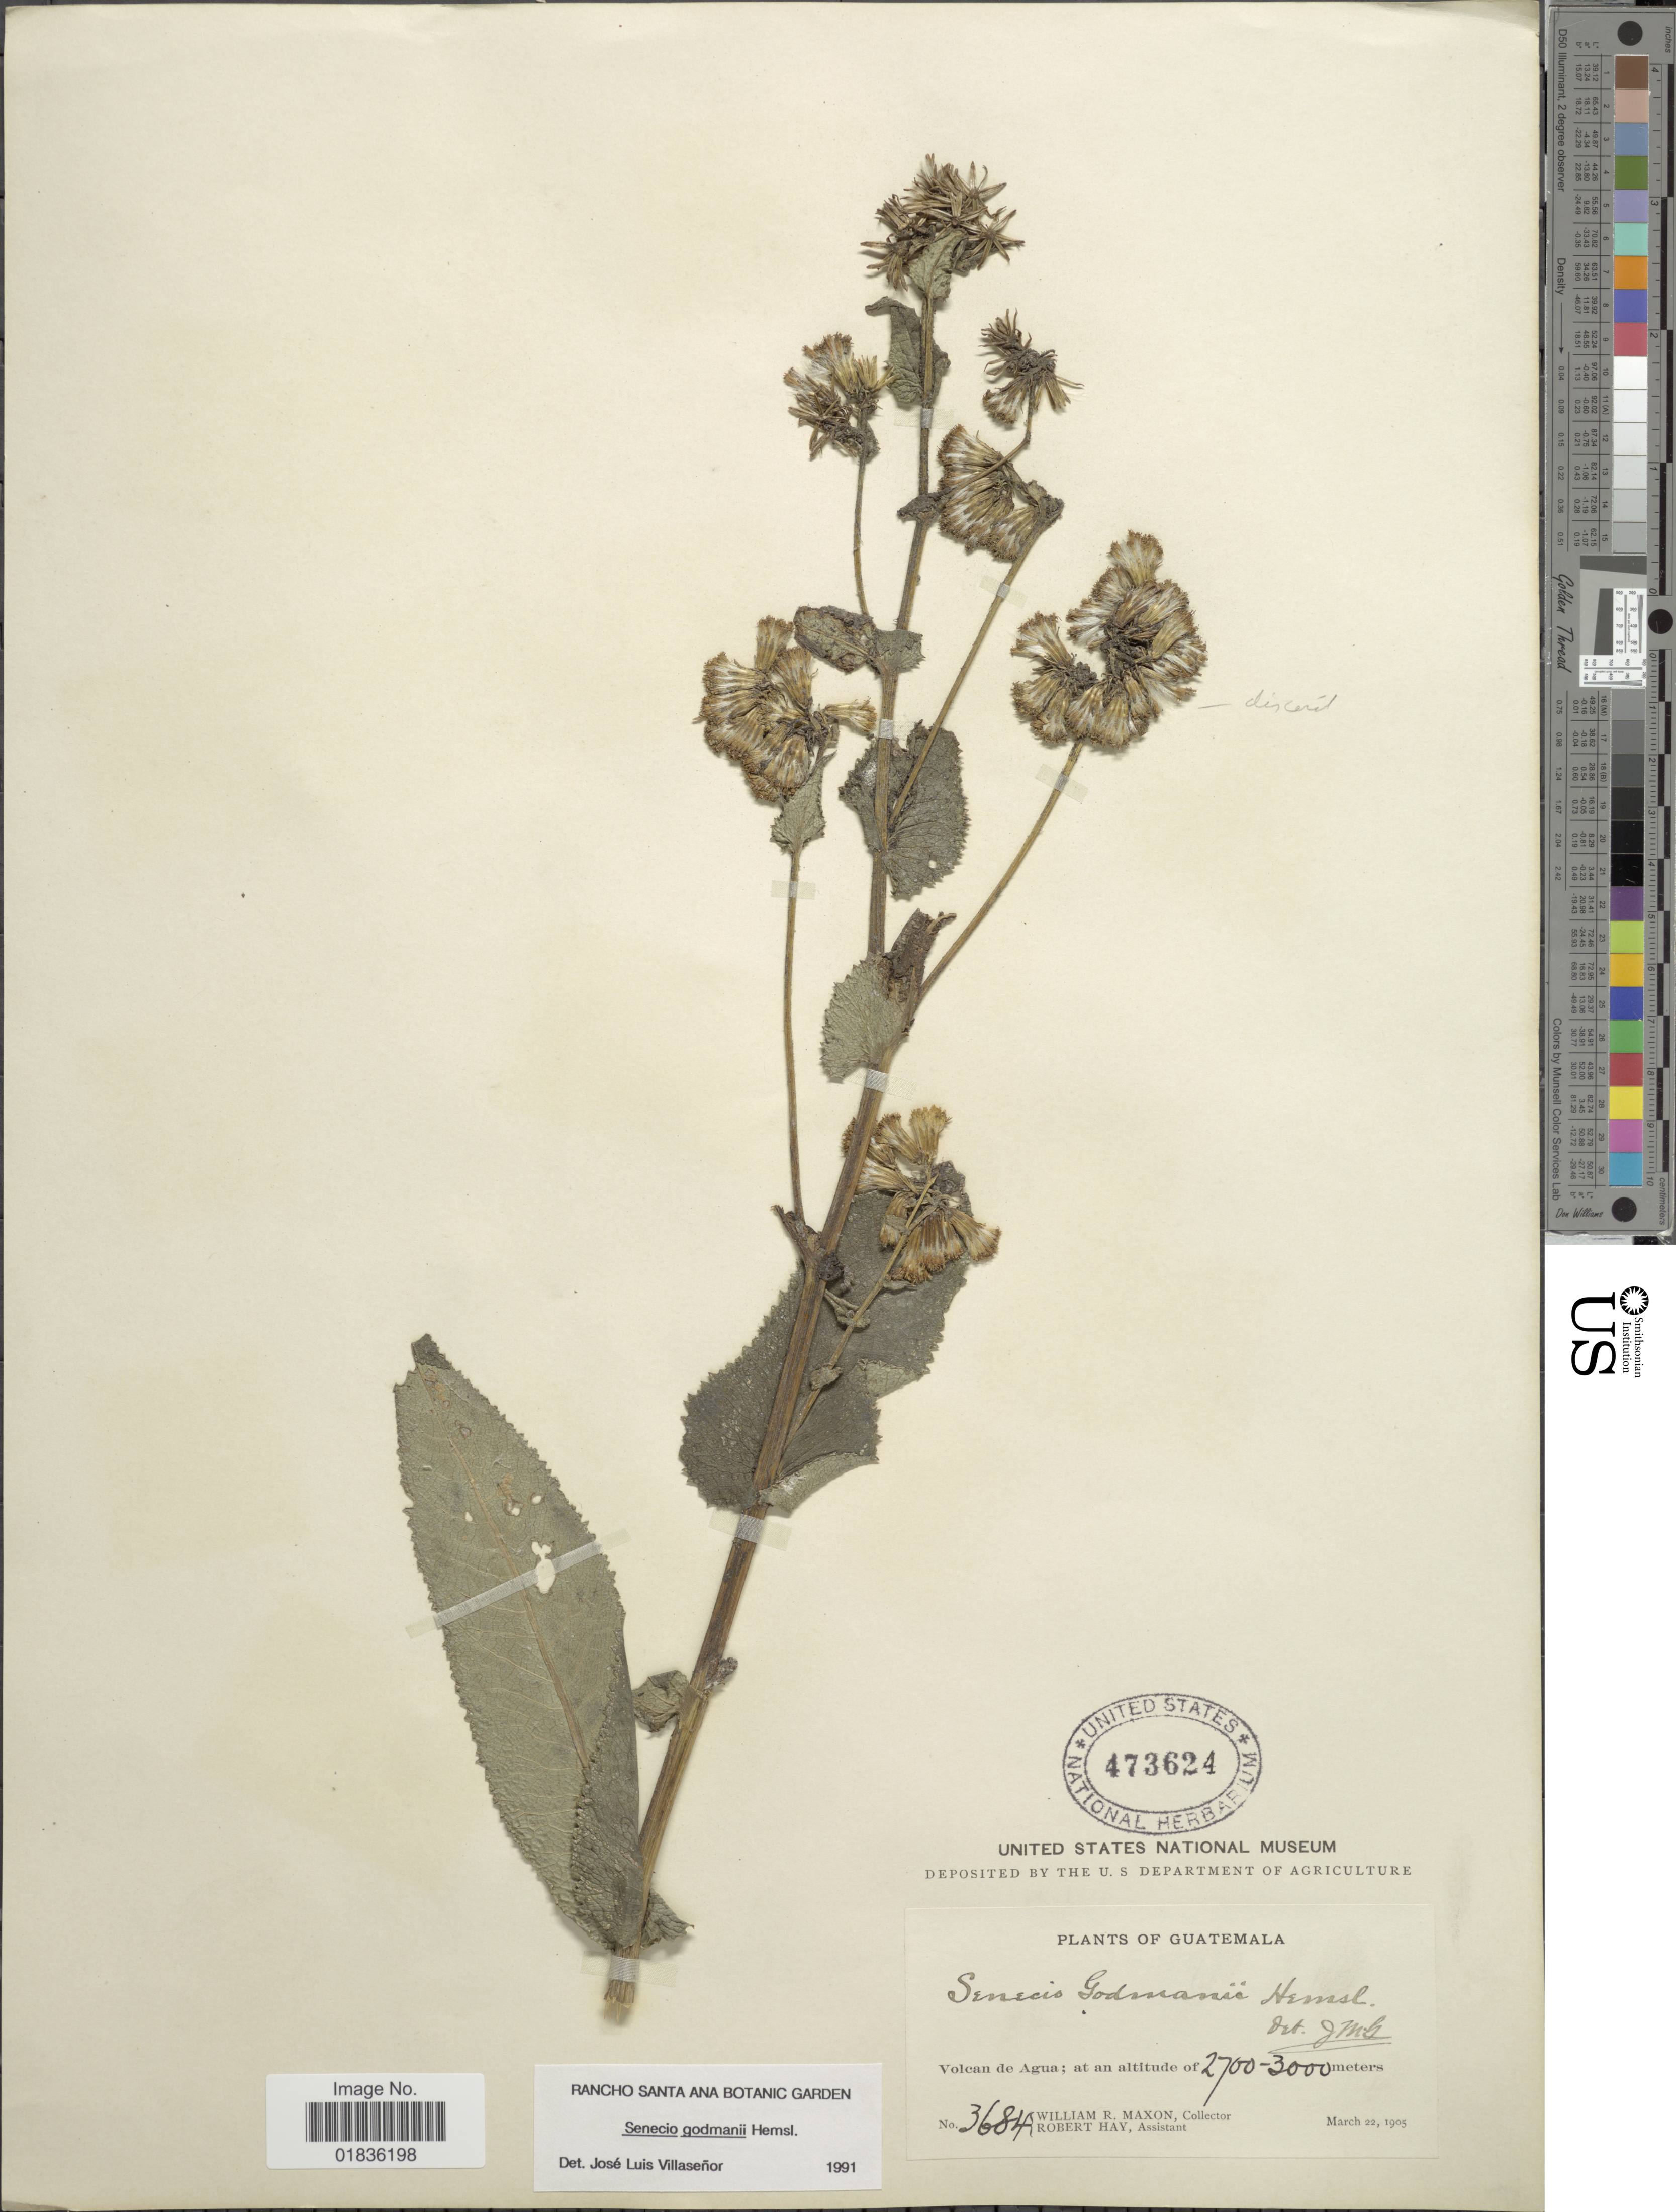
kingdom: Plantae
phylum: Tracheophyta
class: Magnoliopsida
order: Asterales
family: Asteraceae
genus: Senecio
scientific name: Senecio doratophyllus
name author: Benth.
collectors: W. R. Maxon & R. Hay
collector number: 3684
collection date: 1905-03-22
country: Guatemala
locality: Volcan de Agua.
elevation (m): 2700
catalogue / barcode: US 473624